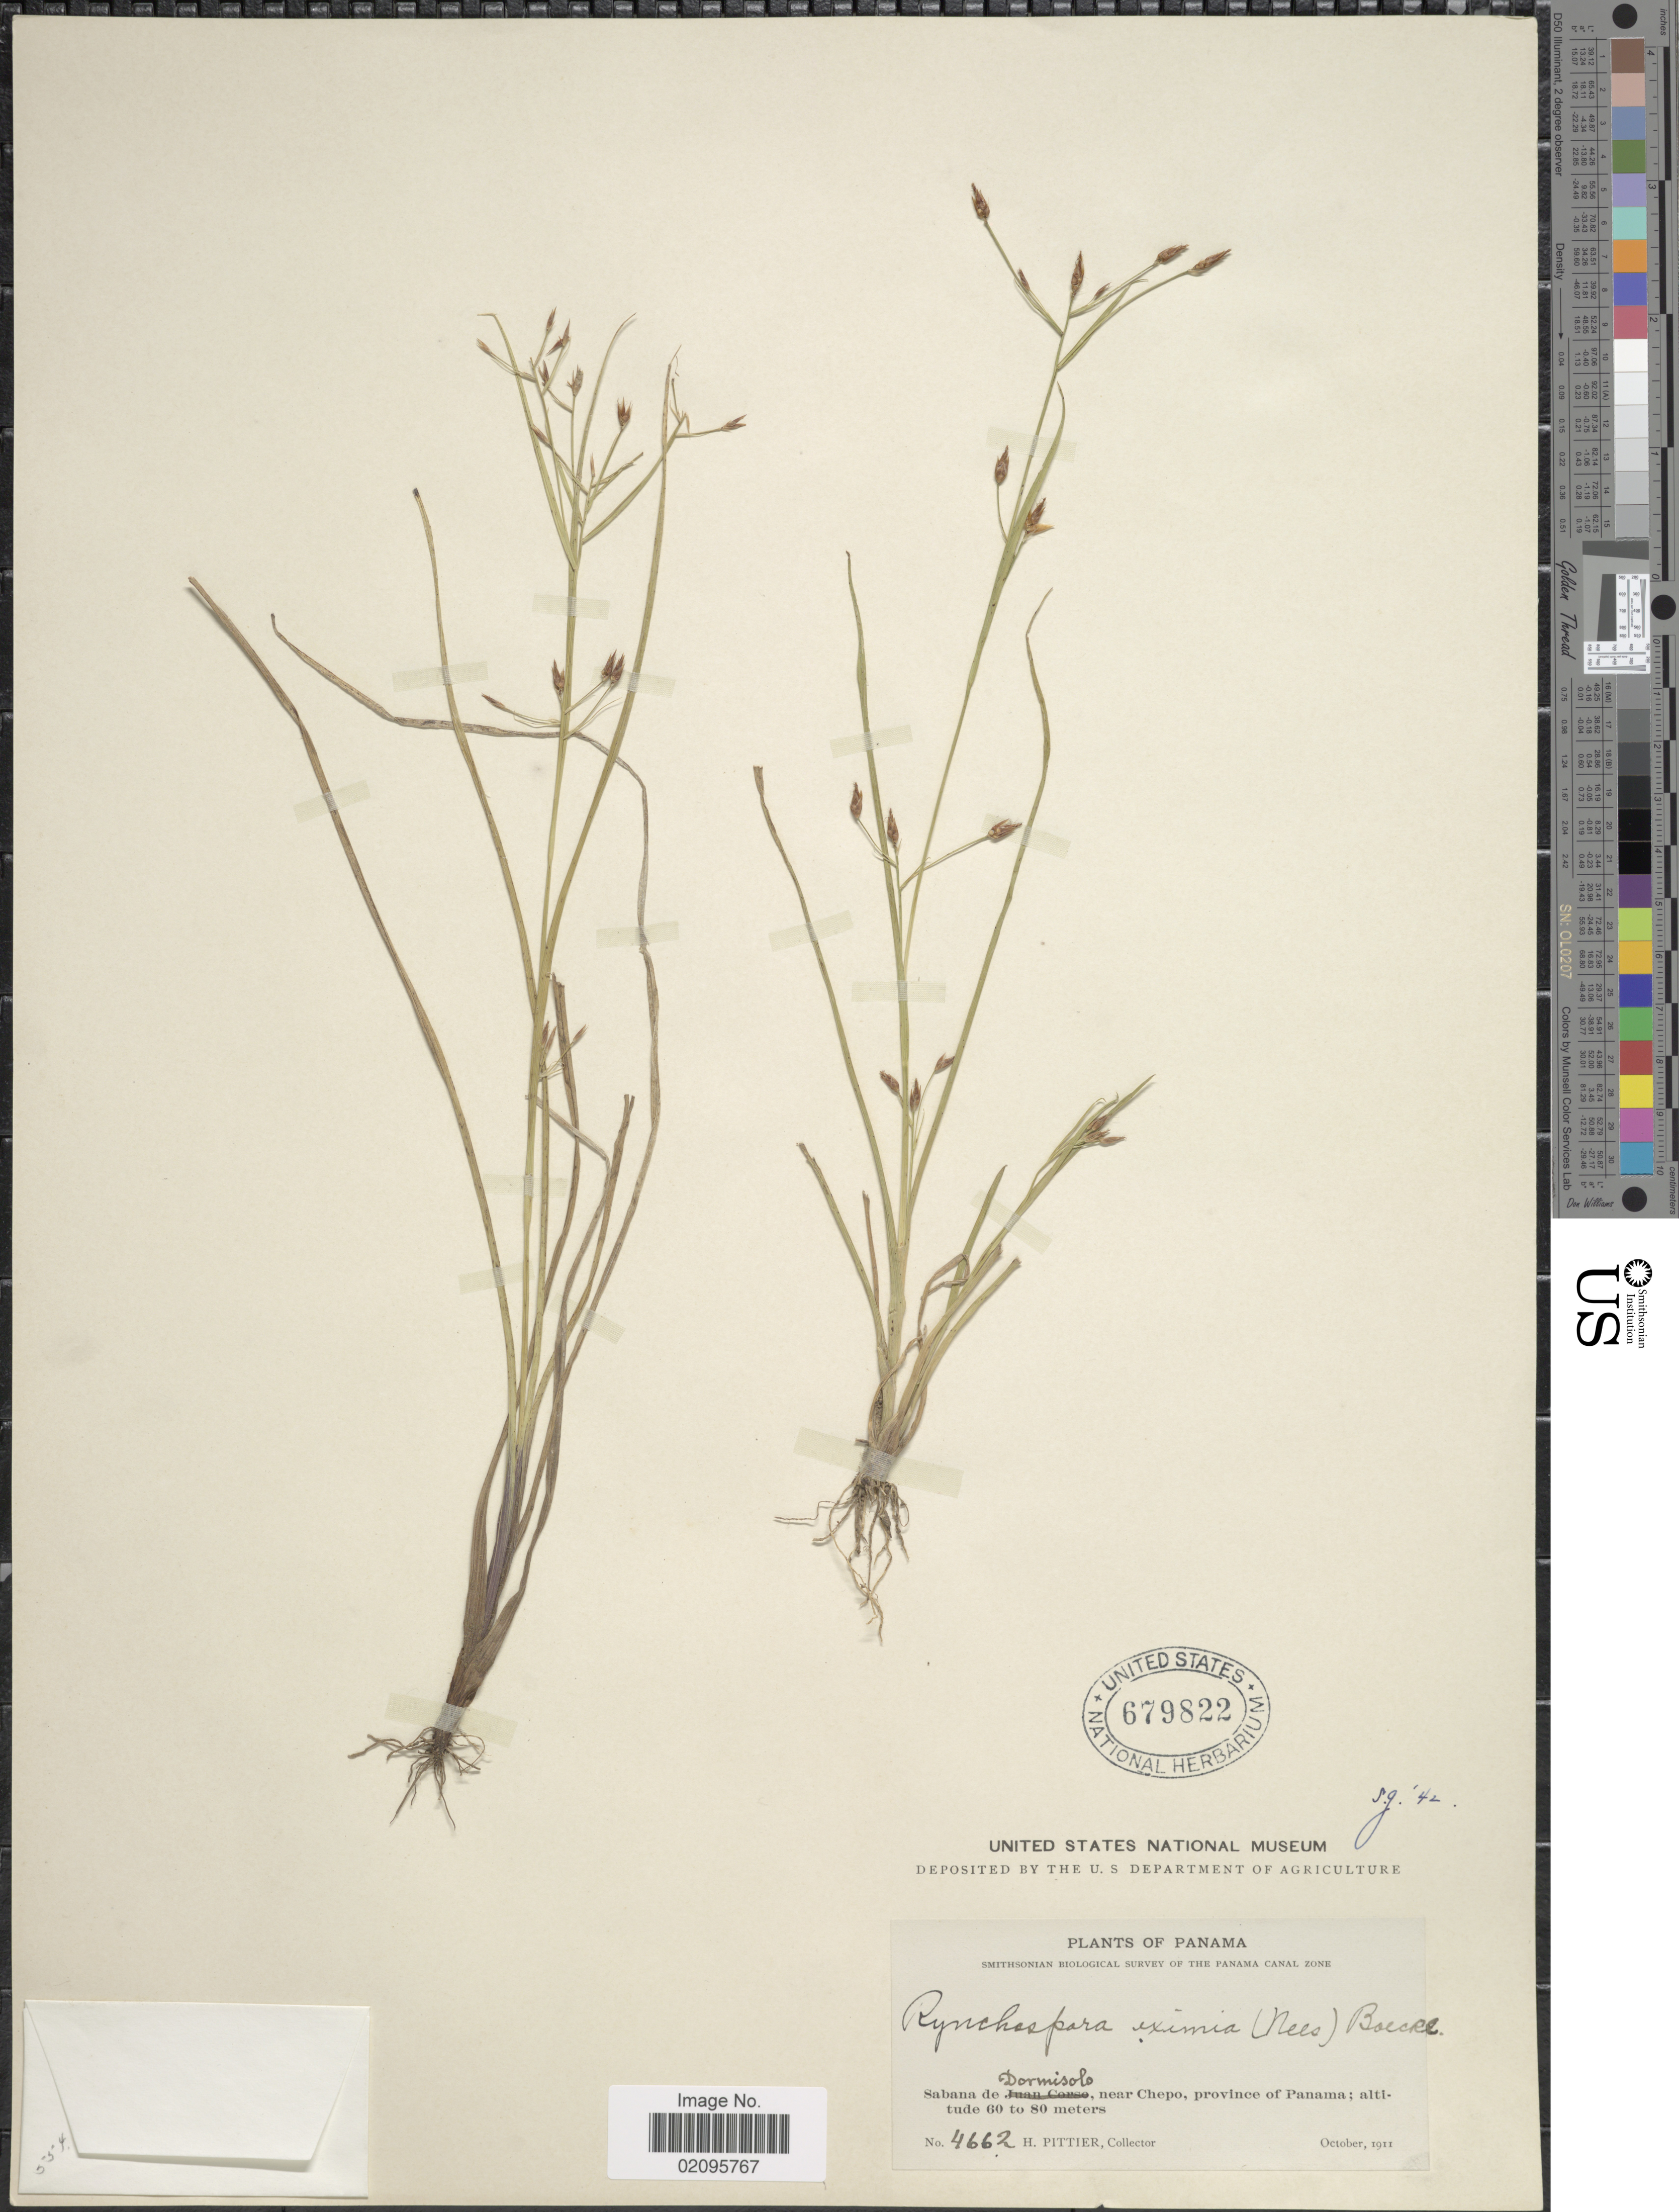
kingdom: Plantae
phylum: Tracheophyta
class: Liliopsida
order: Poales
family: Cyperaceae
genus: Rhynchospora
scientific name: Rhynchospora eximia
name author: (Nees) Boeckeler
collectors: H. F. Pittier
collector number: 4662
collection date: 1911-10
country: Panama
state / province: Panamá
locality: The Panama Canal Zone, Sabana de Dormisolo, near Chepo.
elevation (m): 60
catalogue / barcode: US 679822